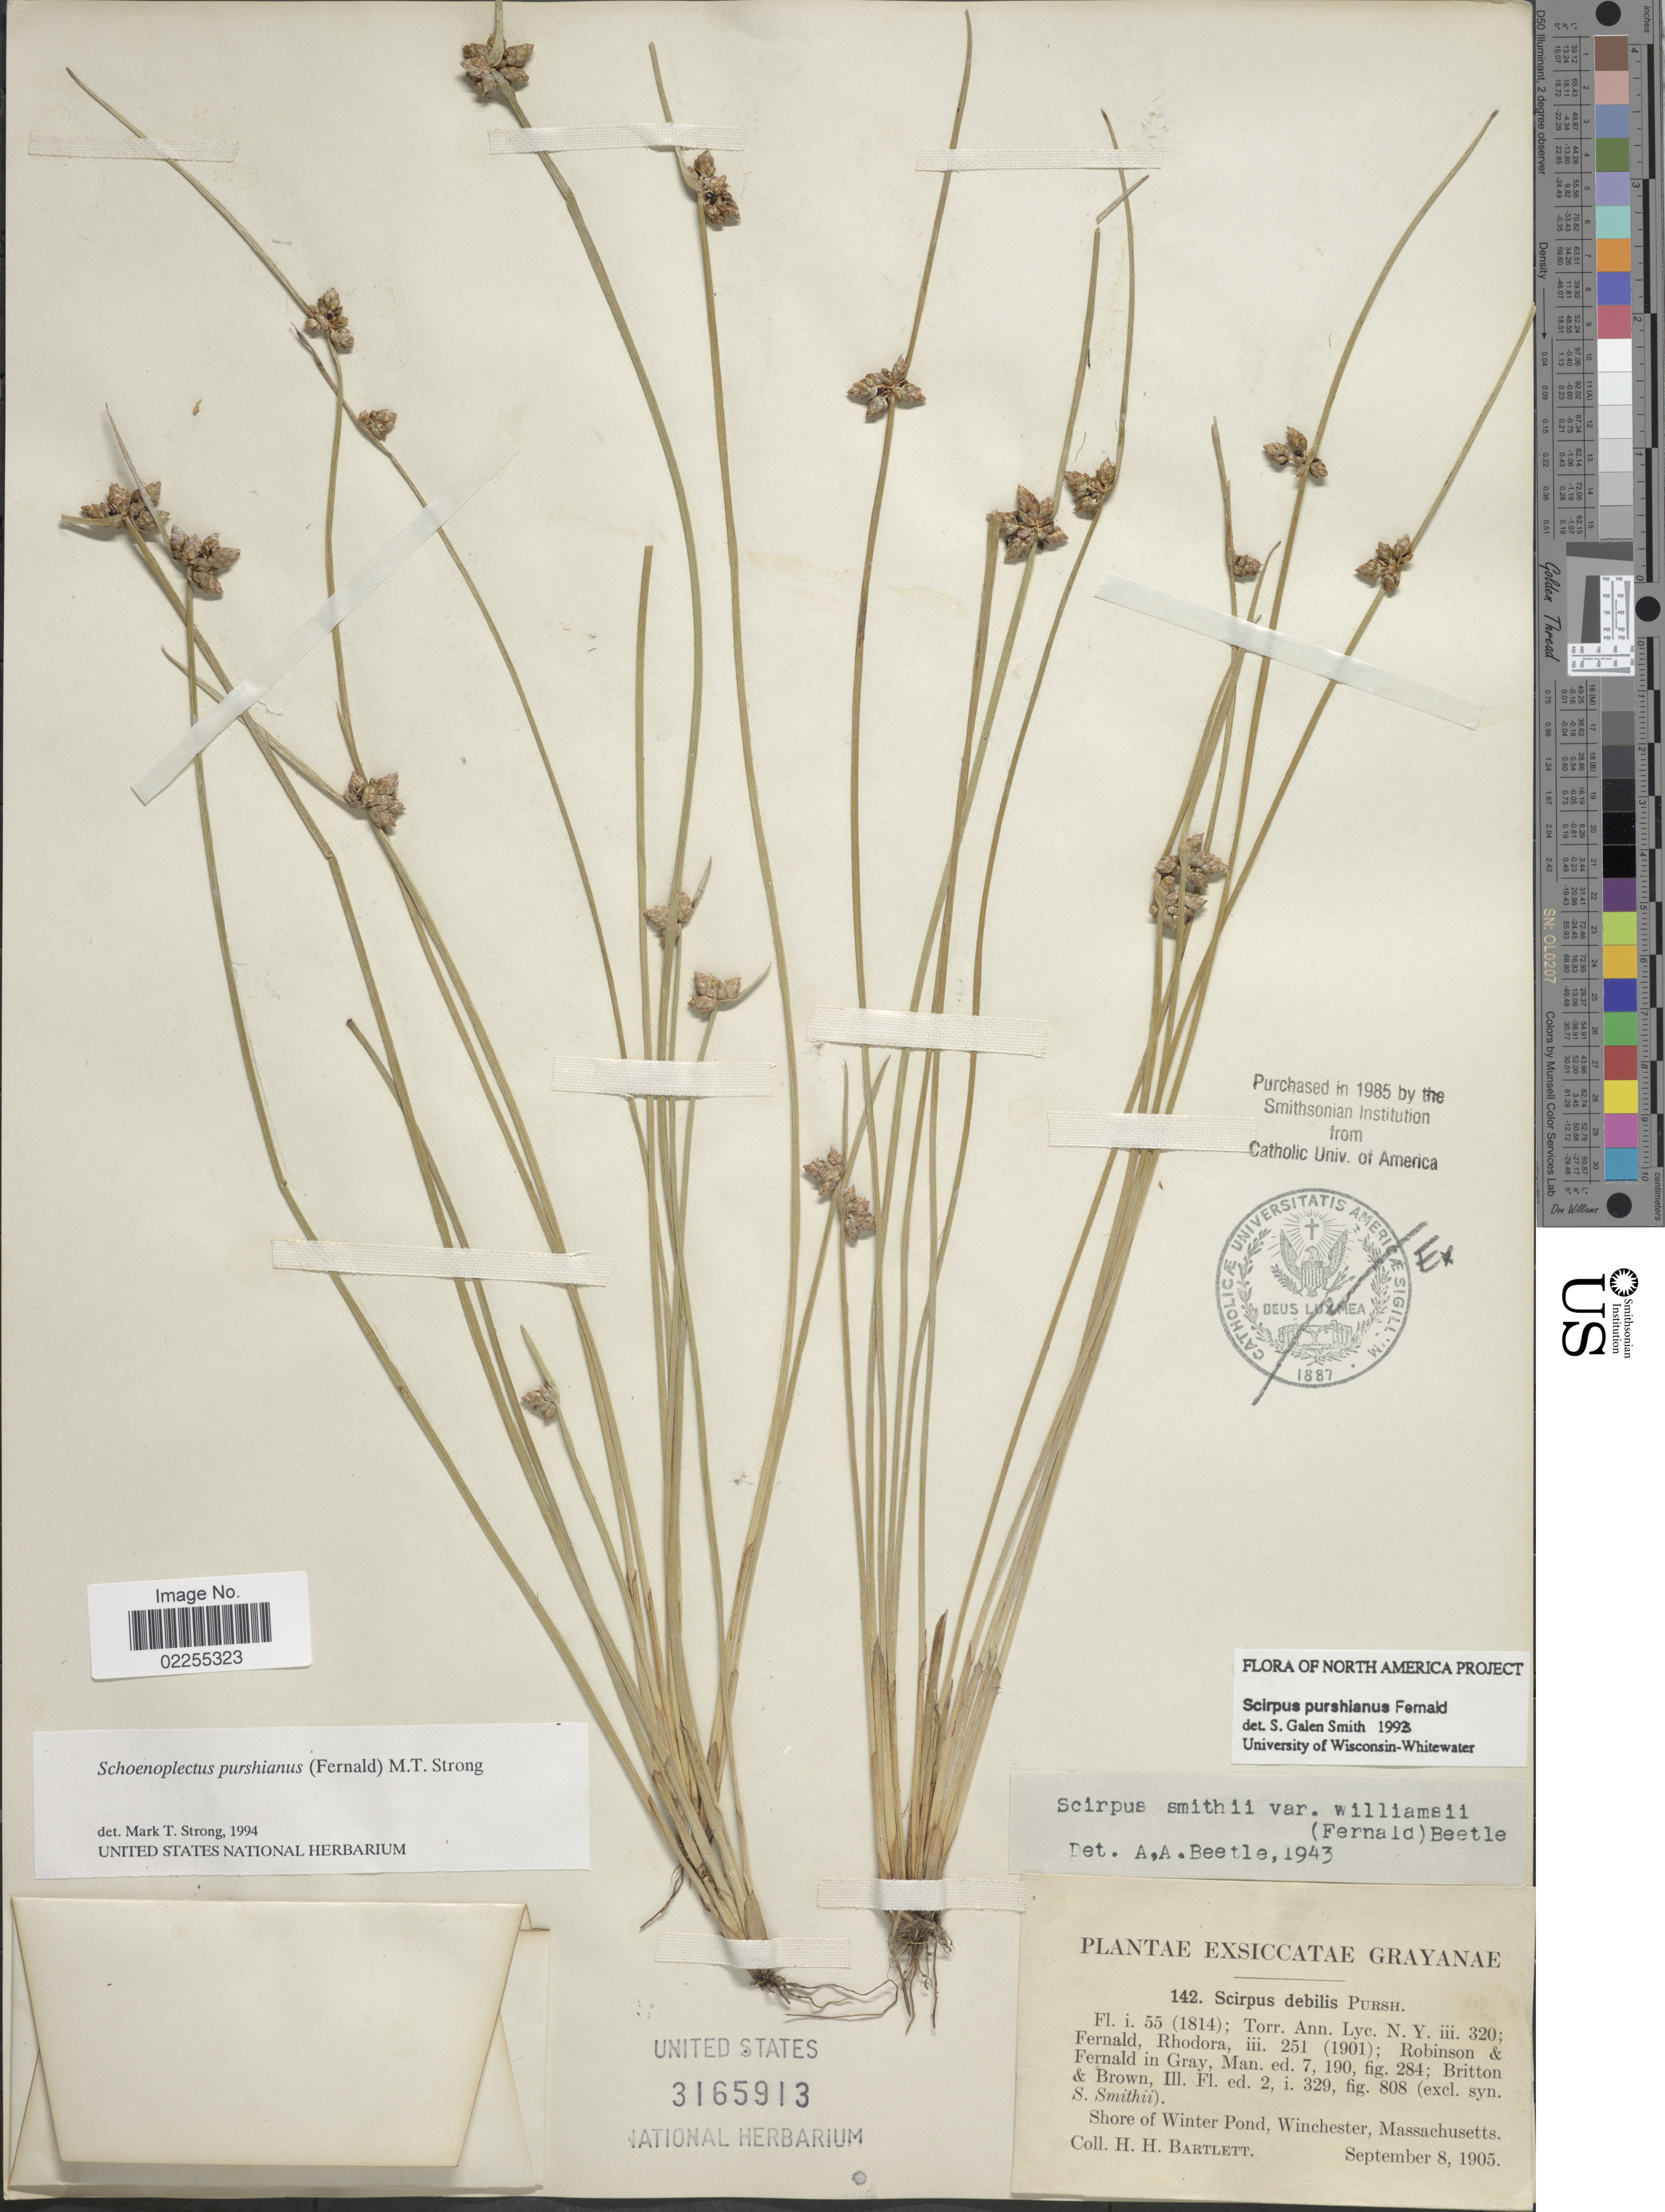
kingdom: Plantae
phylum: Tracheophyta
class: Liliopsida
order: Poales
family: Cyperaceae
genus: Schoenoplectus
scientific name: Schoenoplectus purshianus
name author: (Fernald) M.T. Strong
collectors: H. H. Bartlett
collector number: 142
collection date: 1905-09-08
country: United States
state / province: Massachusetts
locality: Grayane. Shore of Winter Pond, Winchester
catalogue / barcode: US 3165913